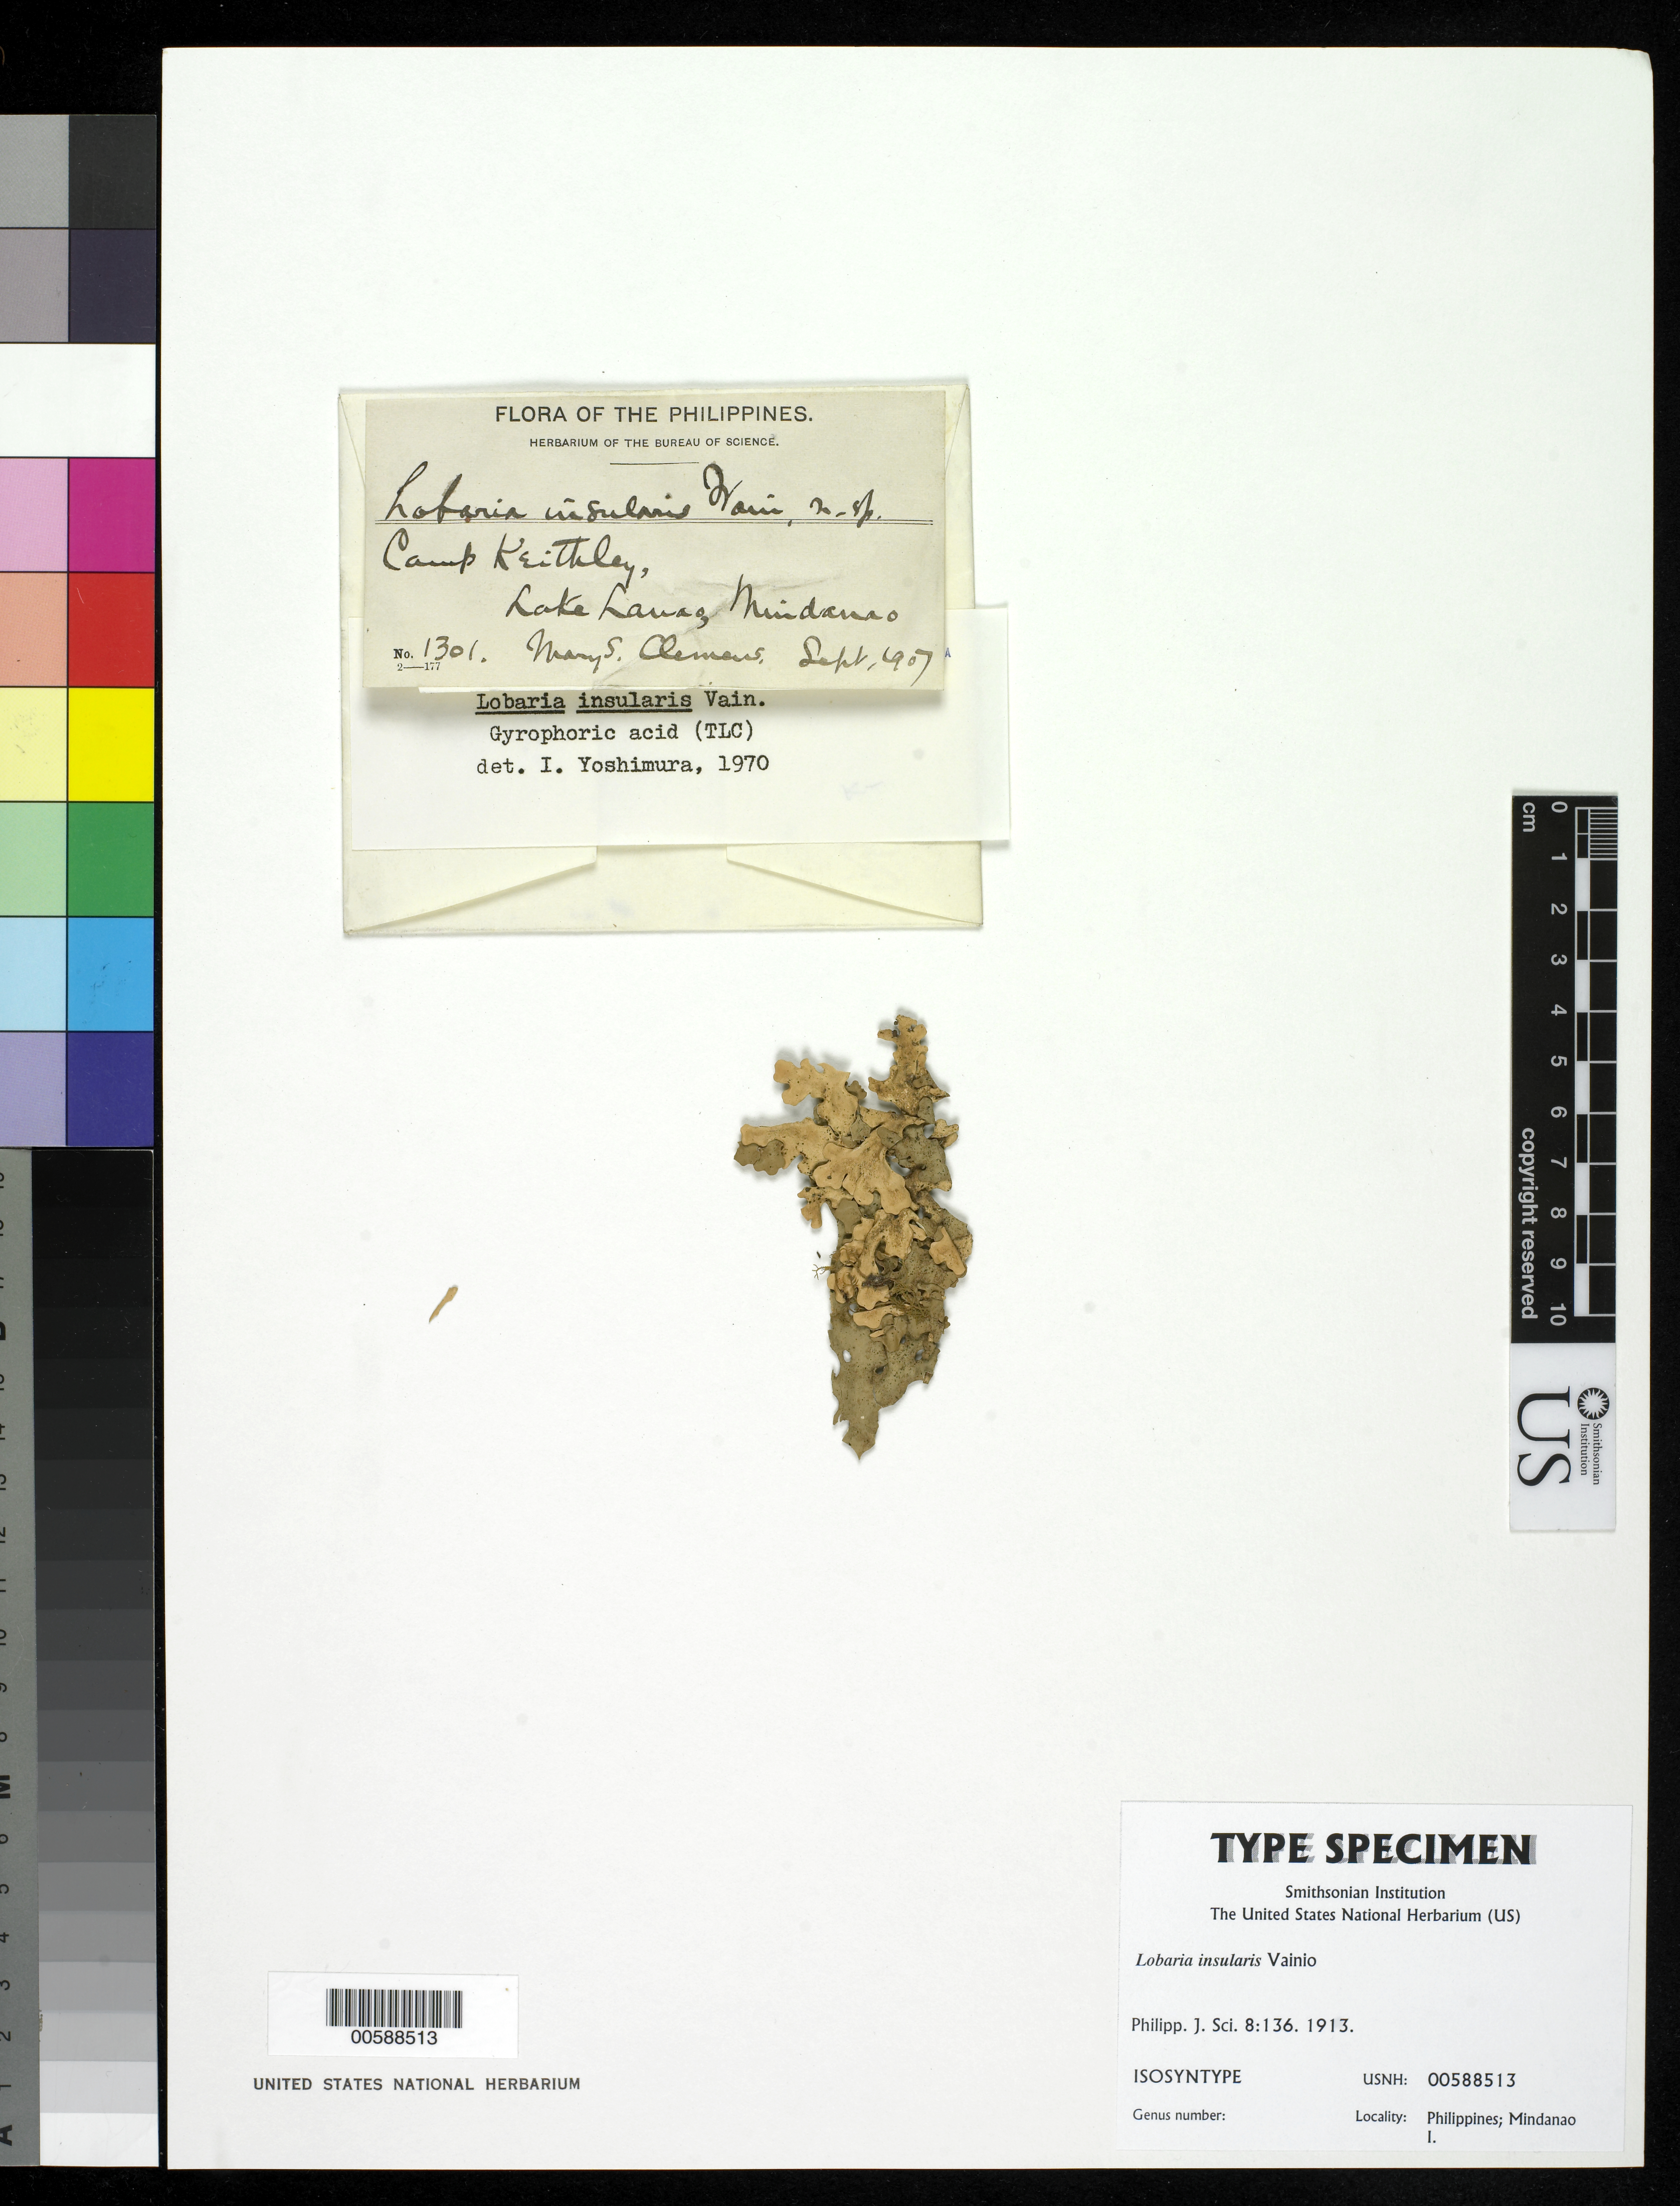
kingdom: Fungi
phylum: Ascomycota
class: Lecanoromycetes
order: Peltigerales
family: Lobariaceae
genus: Lobaria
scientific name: Lobaria insularis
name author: Vain.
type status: Isosyntype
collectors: M. S. Clemens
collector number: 1301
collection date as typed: Sep 1907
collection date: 1907-09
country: Philippines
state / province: Muslim Mindanao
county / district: Lanao del Sur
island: Mindanao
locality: Camp Keithley, Lake Lanao.